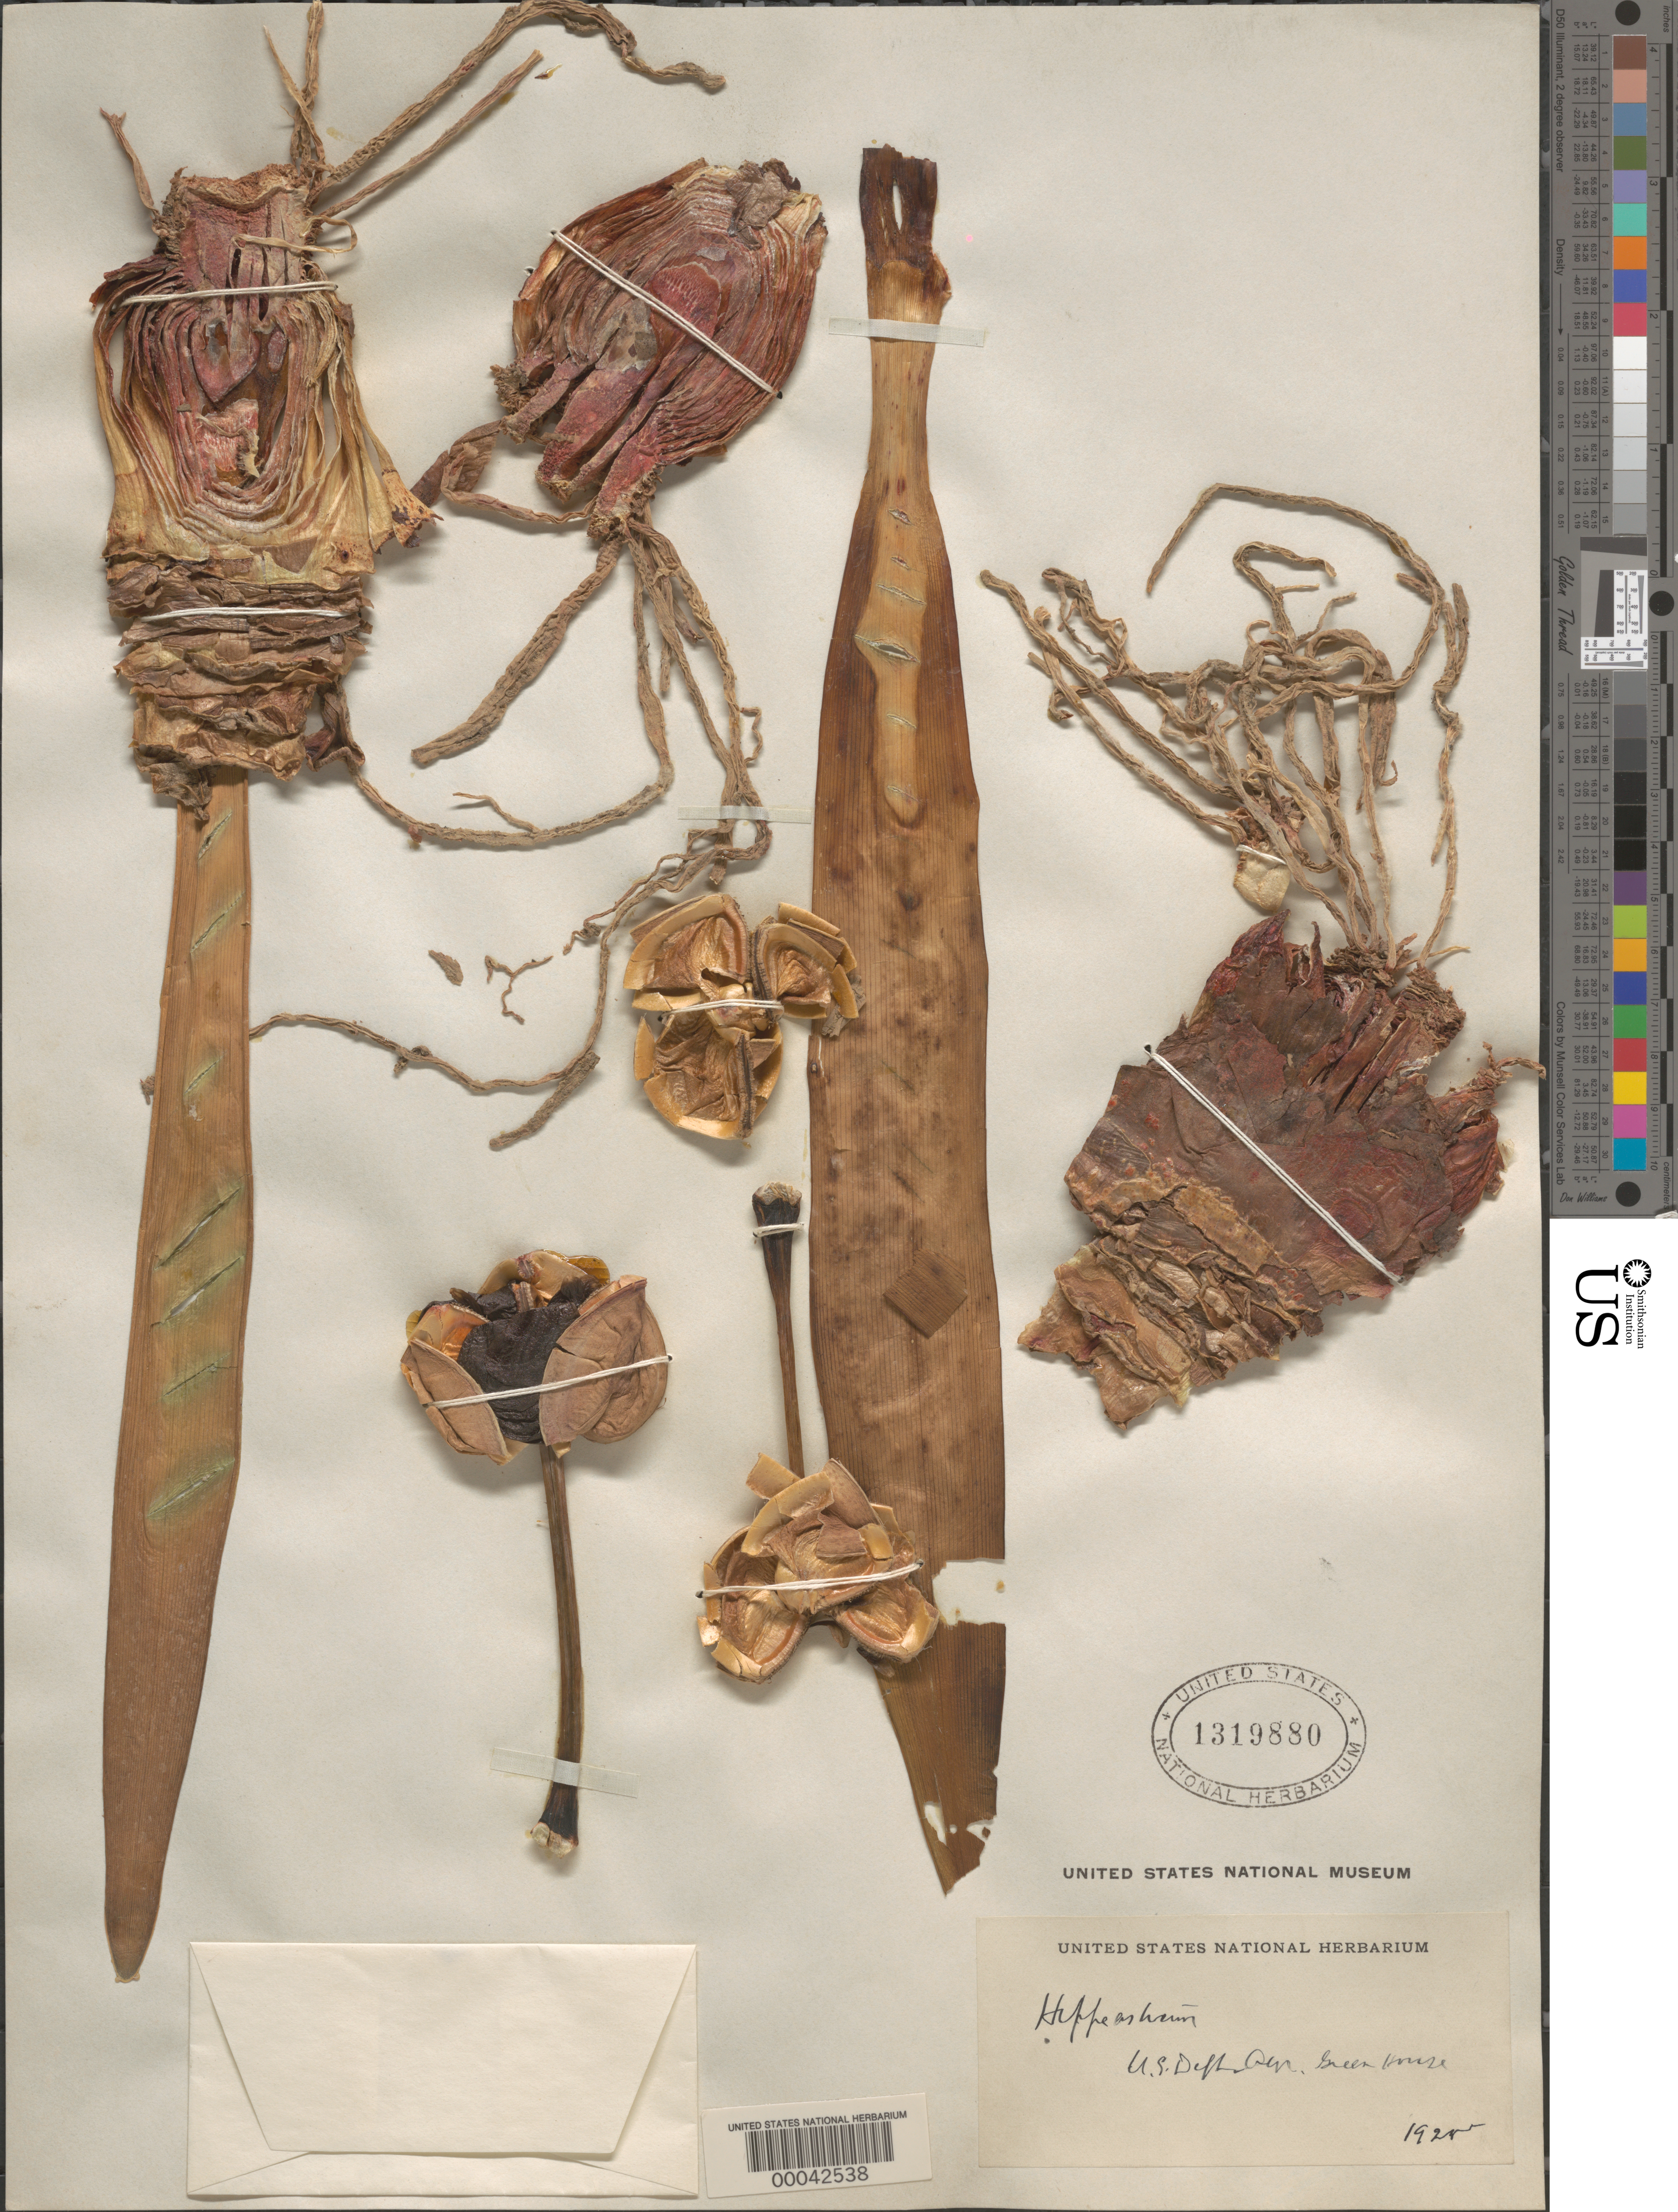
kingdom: Plantae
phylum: Tracheophyta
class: Liliopsida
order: Asparagales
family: Amaryllidaceae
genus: Hippeastrum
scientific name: Hippeastrum sp.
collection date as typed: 1920 or -- -- 1928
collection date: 1920 or 1928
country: United States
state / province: Washington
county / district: Spokane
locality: Spokane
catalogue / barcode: US 1319880